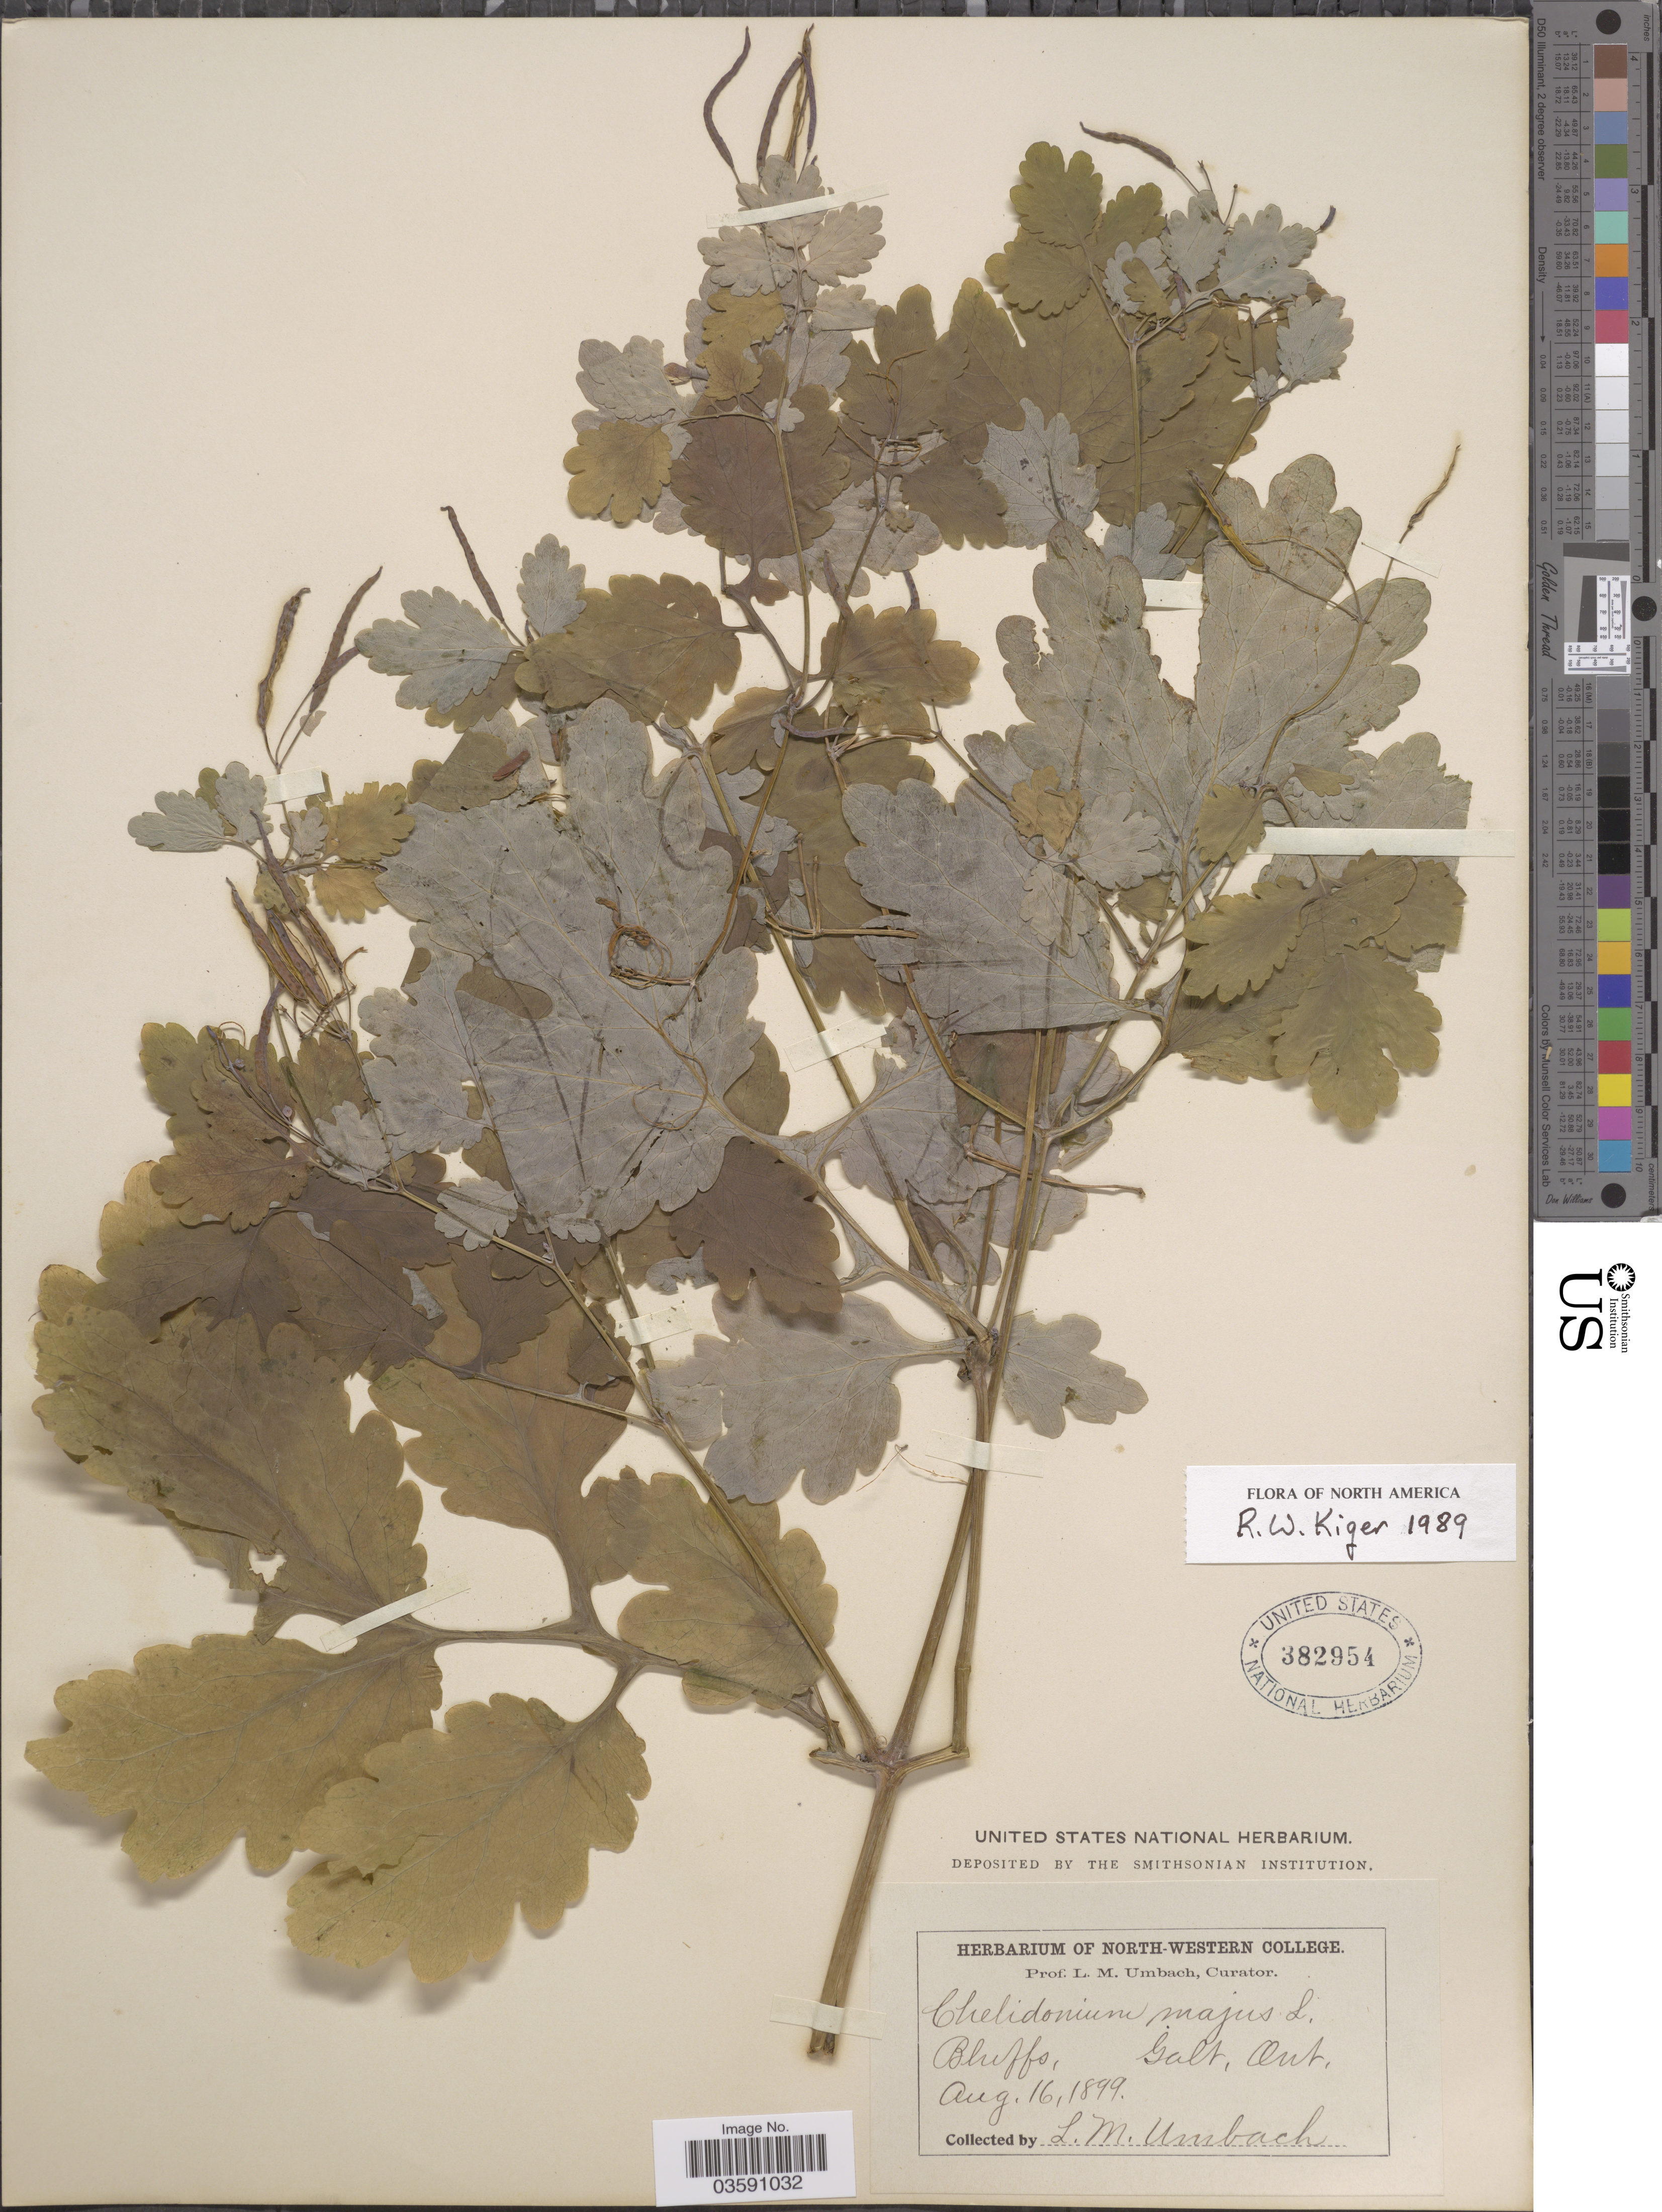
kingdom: Plantae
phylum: Tracheophyta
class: Magnoliopsida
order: Ranunculales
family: Papaveraceae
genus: Chelidonium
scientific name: Chelidonium majus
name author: L.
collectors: L. M. Umbach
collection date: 1899-08-16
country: Canada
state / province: Ontario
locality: Galt.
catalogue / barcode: US 382954